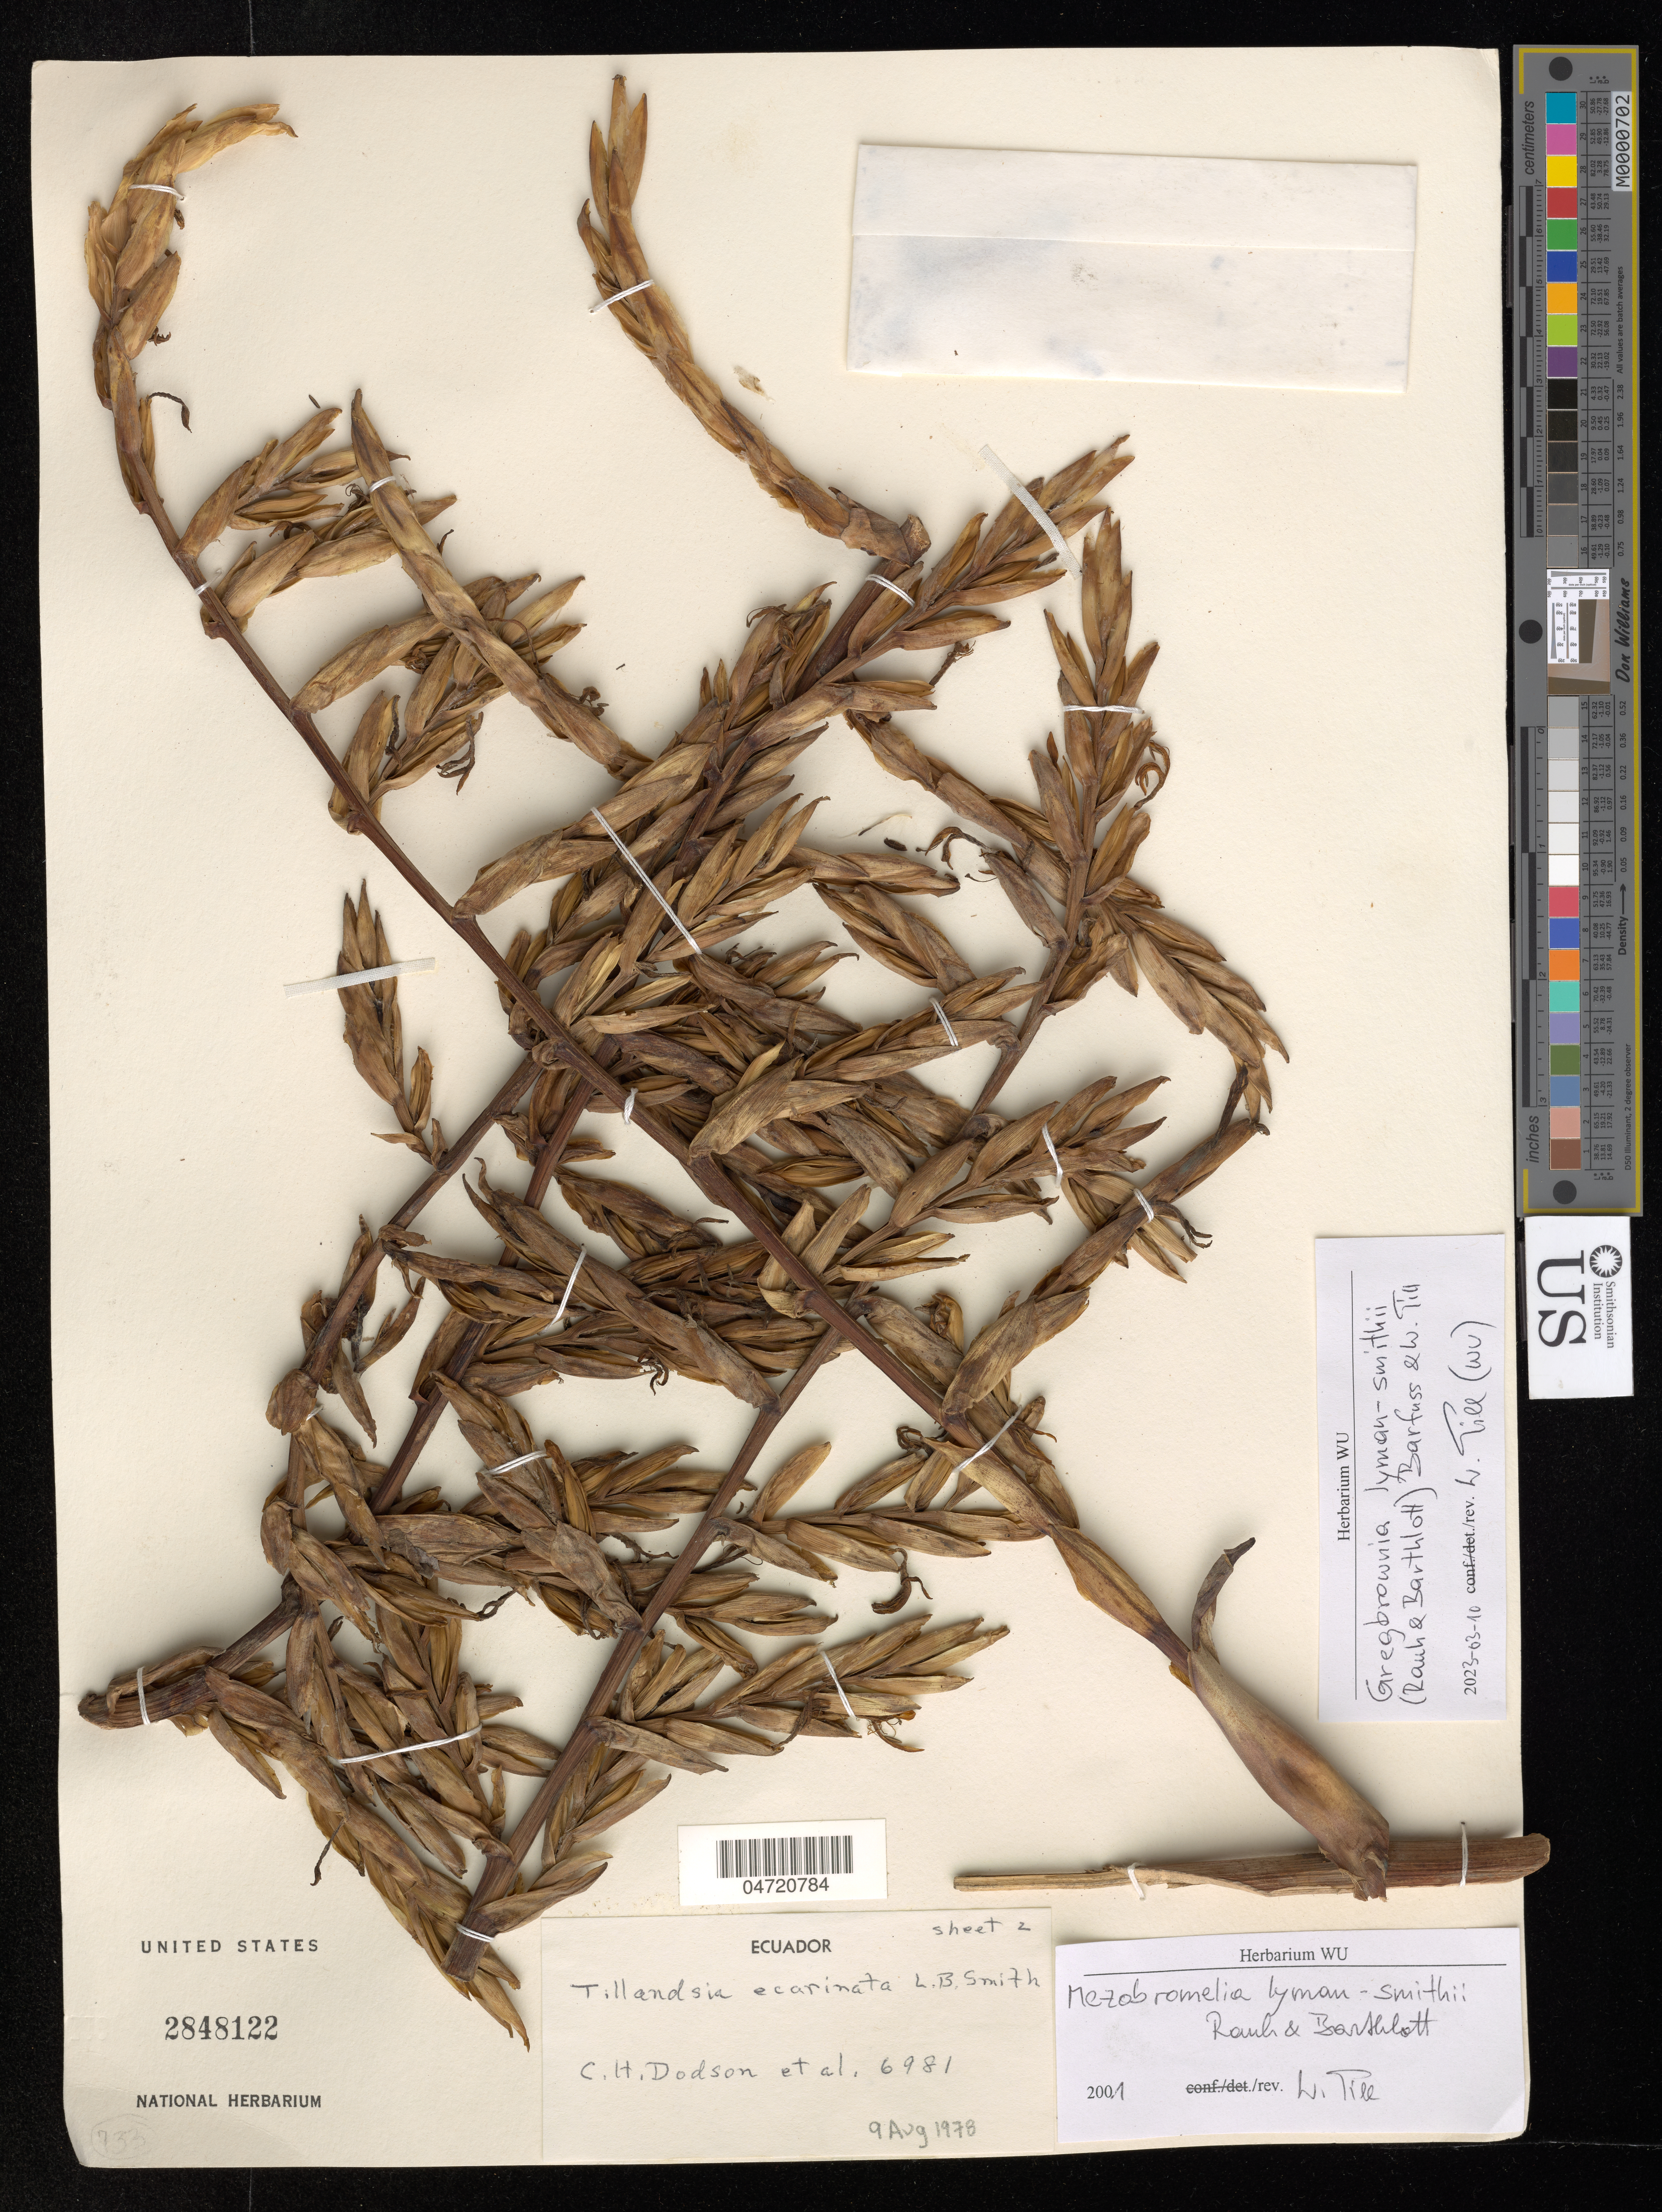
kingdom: Plantae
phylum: Tracheophyta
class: Liliopsida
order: Poales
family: Bromeliaceae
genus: Gregbrownia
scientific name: Gregbrownia lyman-smithii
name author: (Rauh & Barthlott) W. Till & Barfuss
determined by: Till, W.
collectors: C. H. Dodson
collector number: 6981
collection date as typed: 09 Aug 1978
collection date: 1978-08-09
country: Ecuador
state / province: Pichincha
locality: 2 km E of Nanegalito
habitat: on embankment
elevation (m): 1600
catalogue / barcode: US 2848122